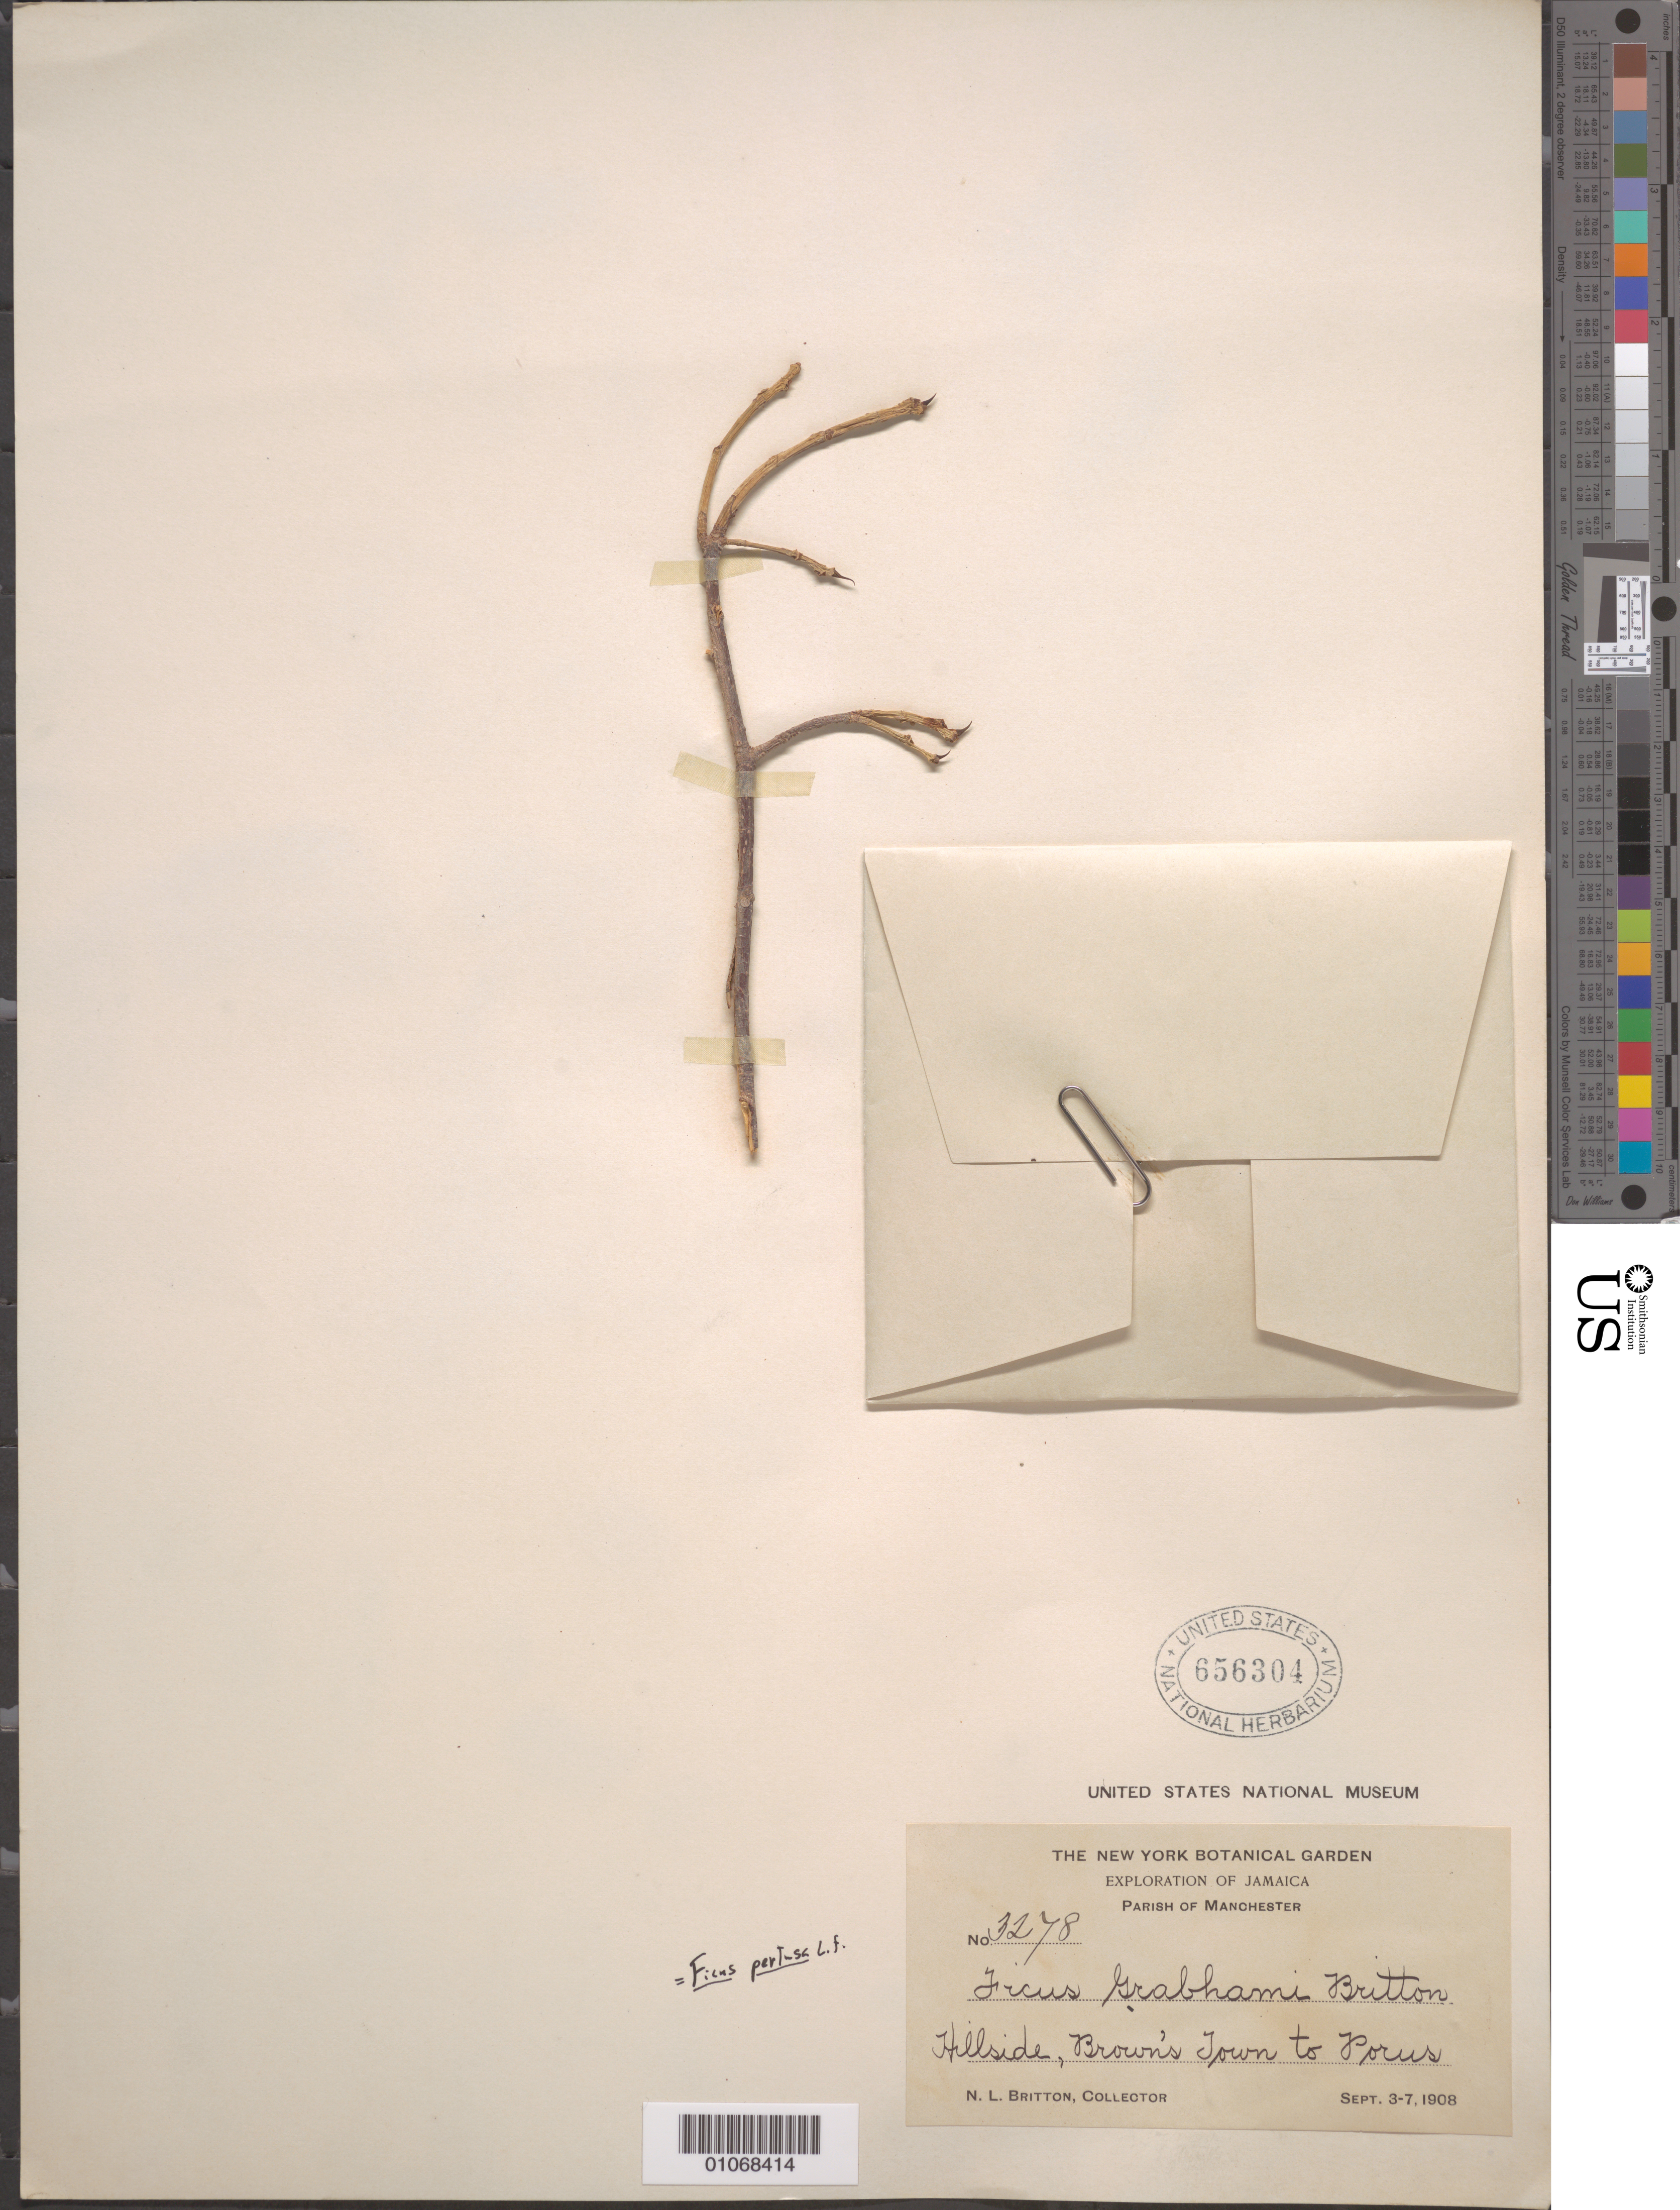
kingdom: Plantae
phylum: Tracheophyta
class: Magnoliopsida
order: Rosales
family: Moraceae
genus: Ficus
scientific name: Ficus pertusa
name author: L. f.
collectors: N. Britton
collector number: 3278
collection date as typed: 03 Sep 1908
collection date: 1908-09-03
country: Jamaica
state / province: Manchester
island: Jamaica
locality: Hillside, Brown's town Porus.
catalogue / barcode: US 656304